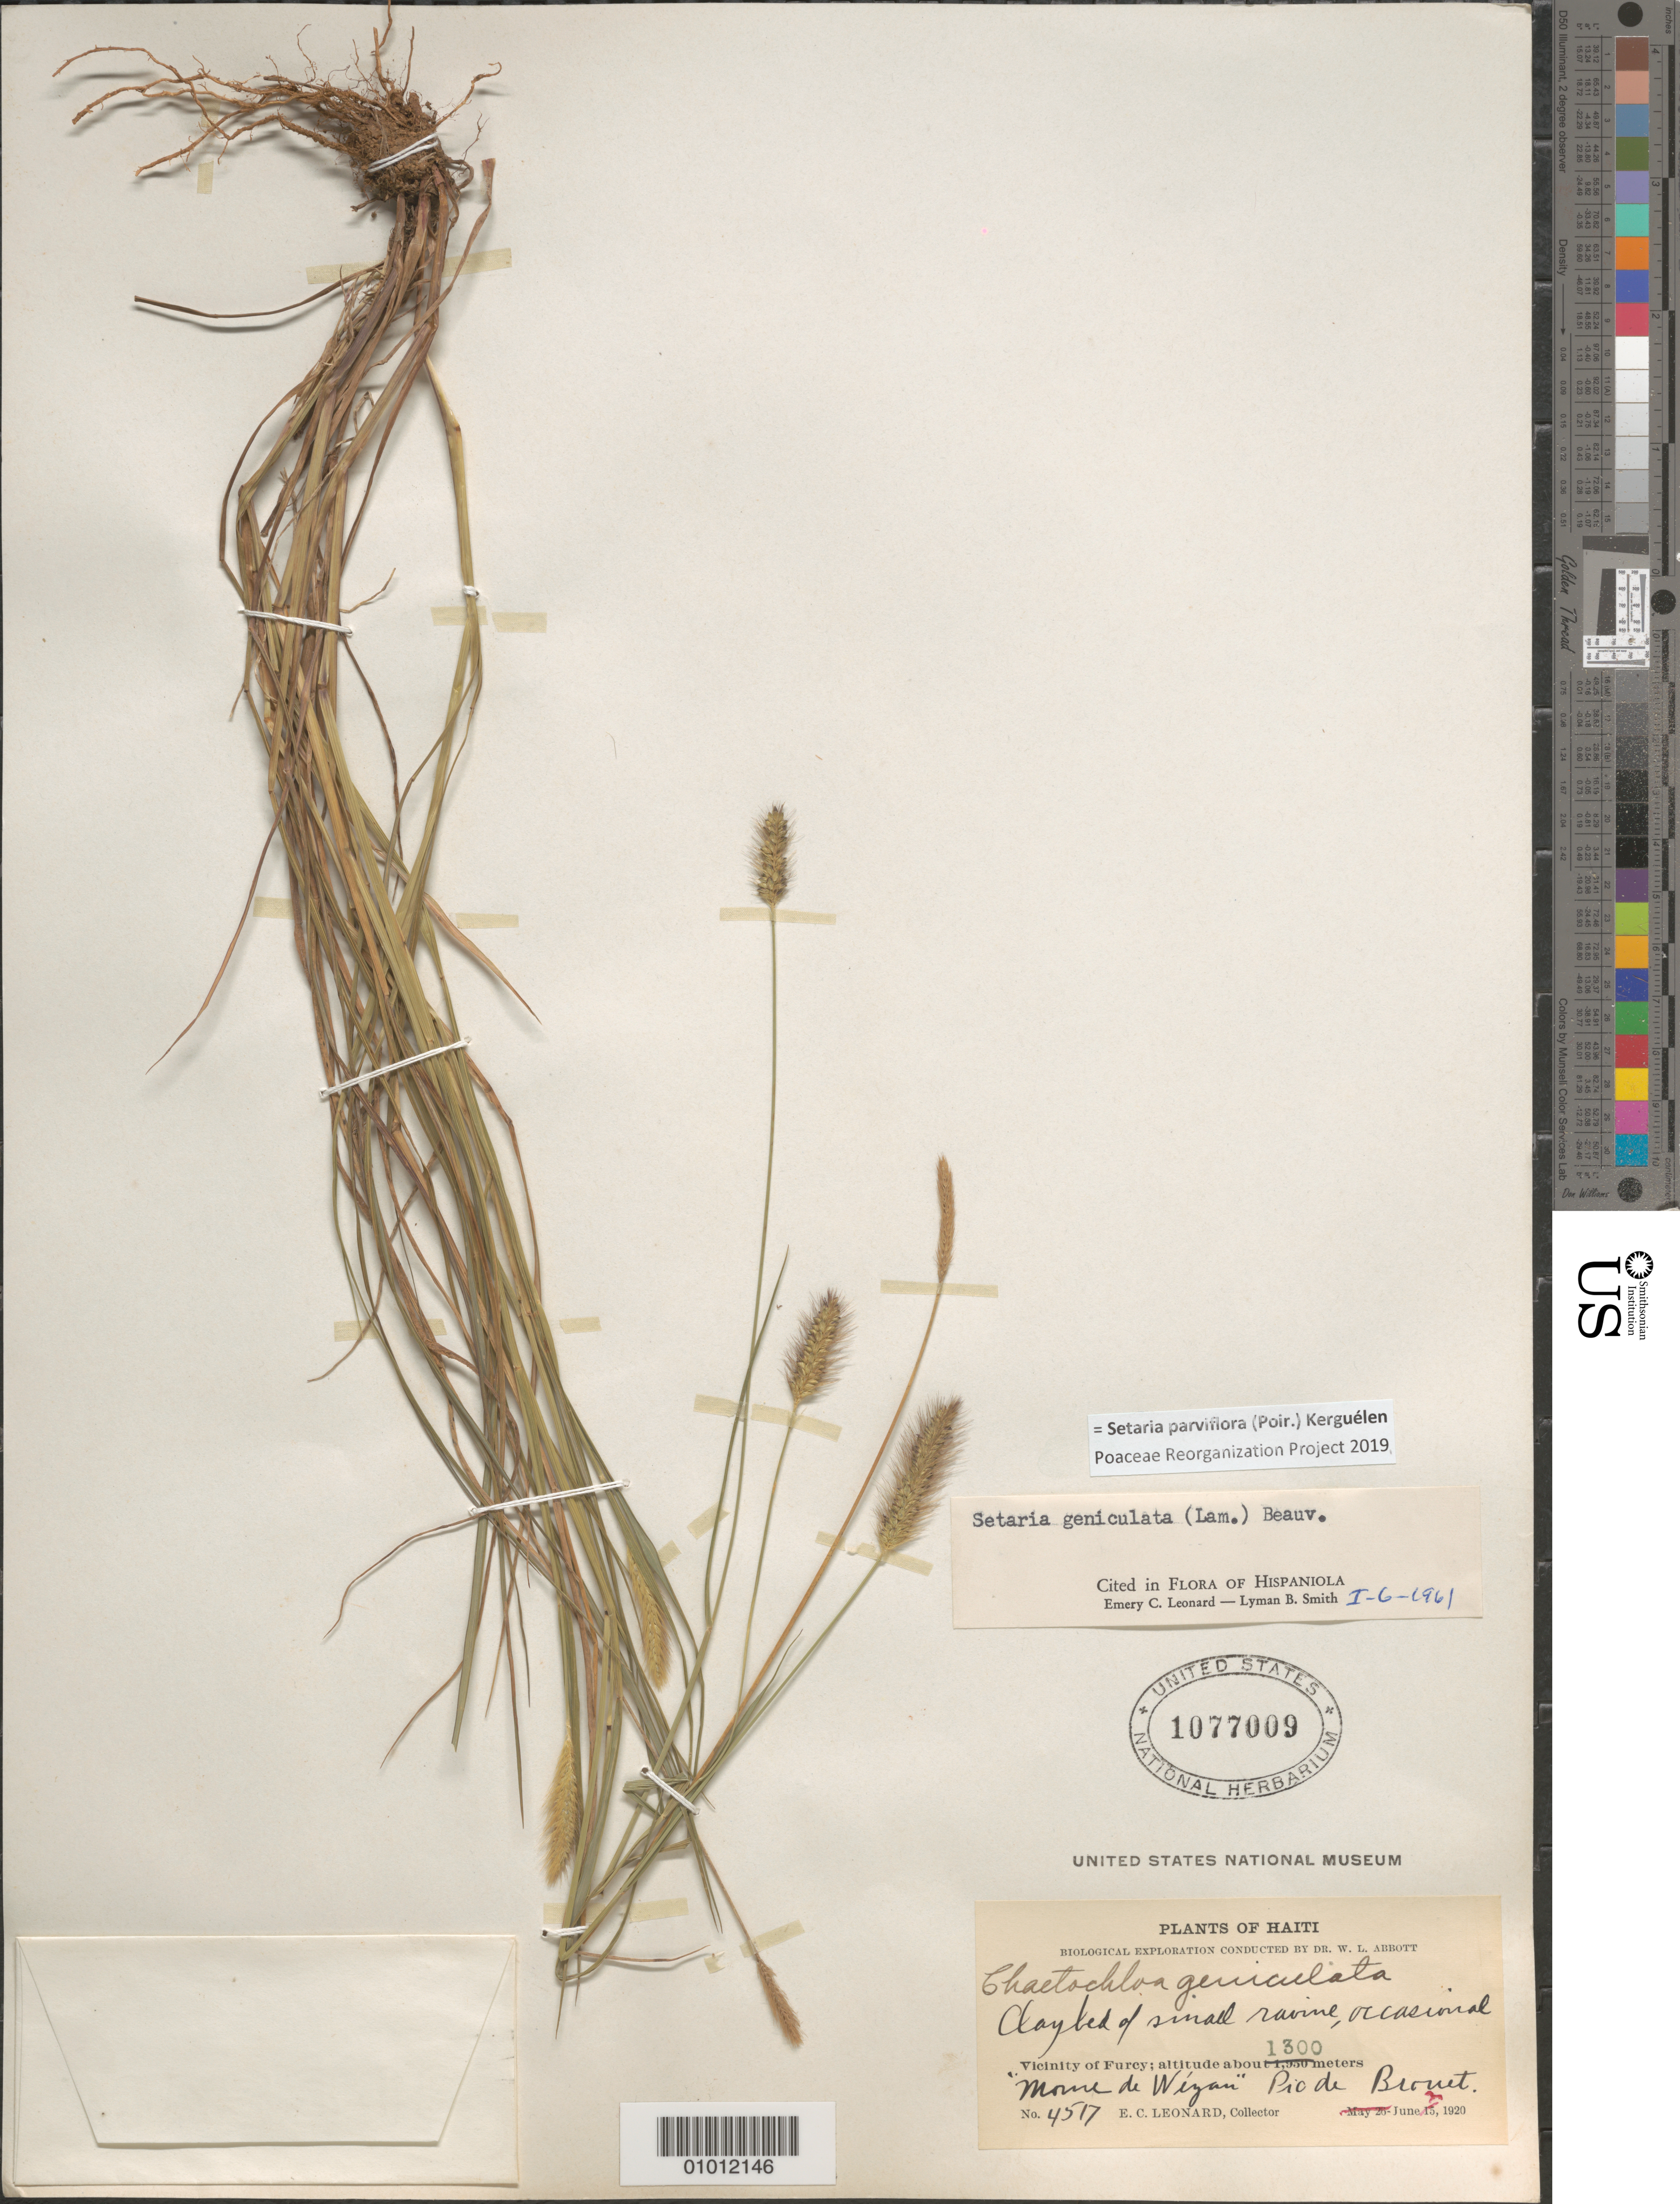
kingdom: Plantae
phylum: Tracheophyta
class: Liliopsida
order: Poales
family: Poaceae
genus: Setaria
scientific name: Setaria parviflora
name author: (Poir.) Kerguélen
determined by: Poaceae Reorganization Project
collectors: E. C. Leonard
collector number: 4517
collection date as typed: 02 Jun 1920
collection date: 1920-06-02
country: Haiti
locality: Vicinity of Furcy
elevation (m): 1300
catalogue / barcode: US 1077009